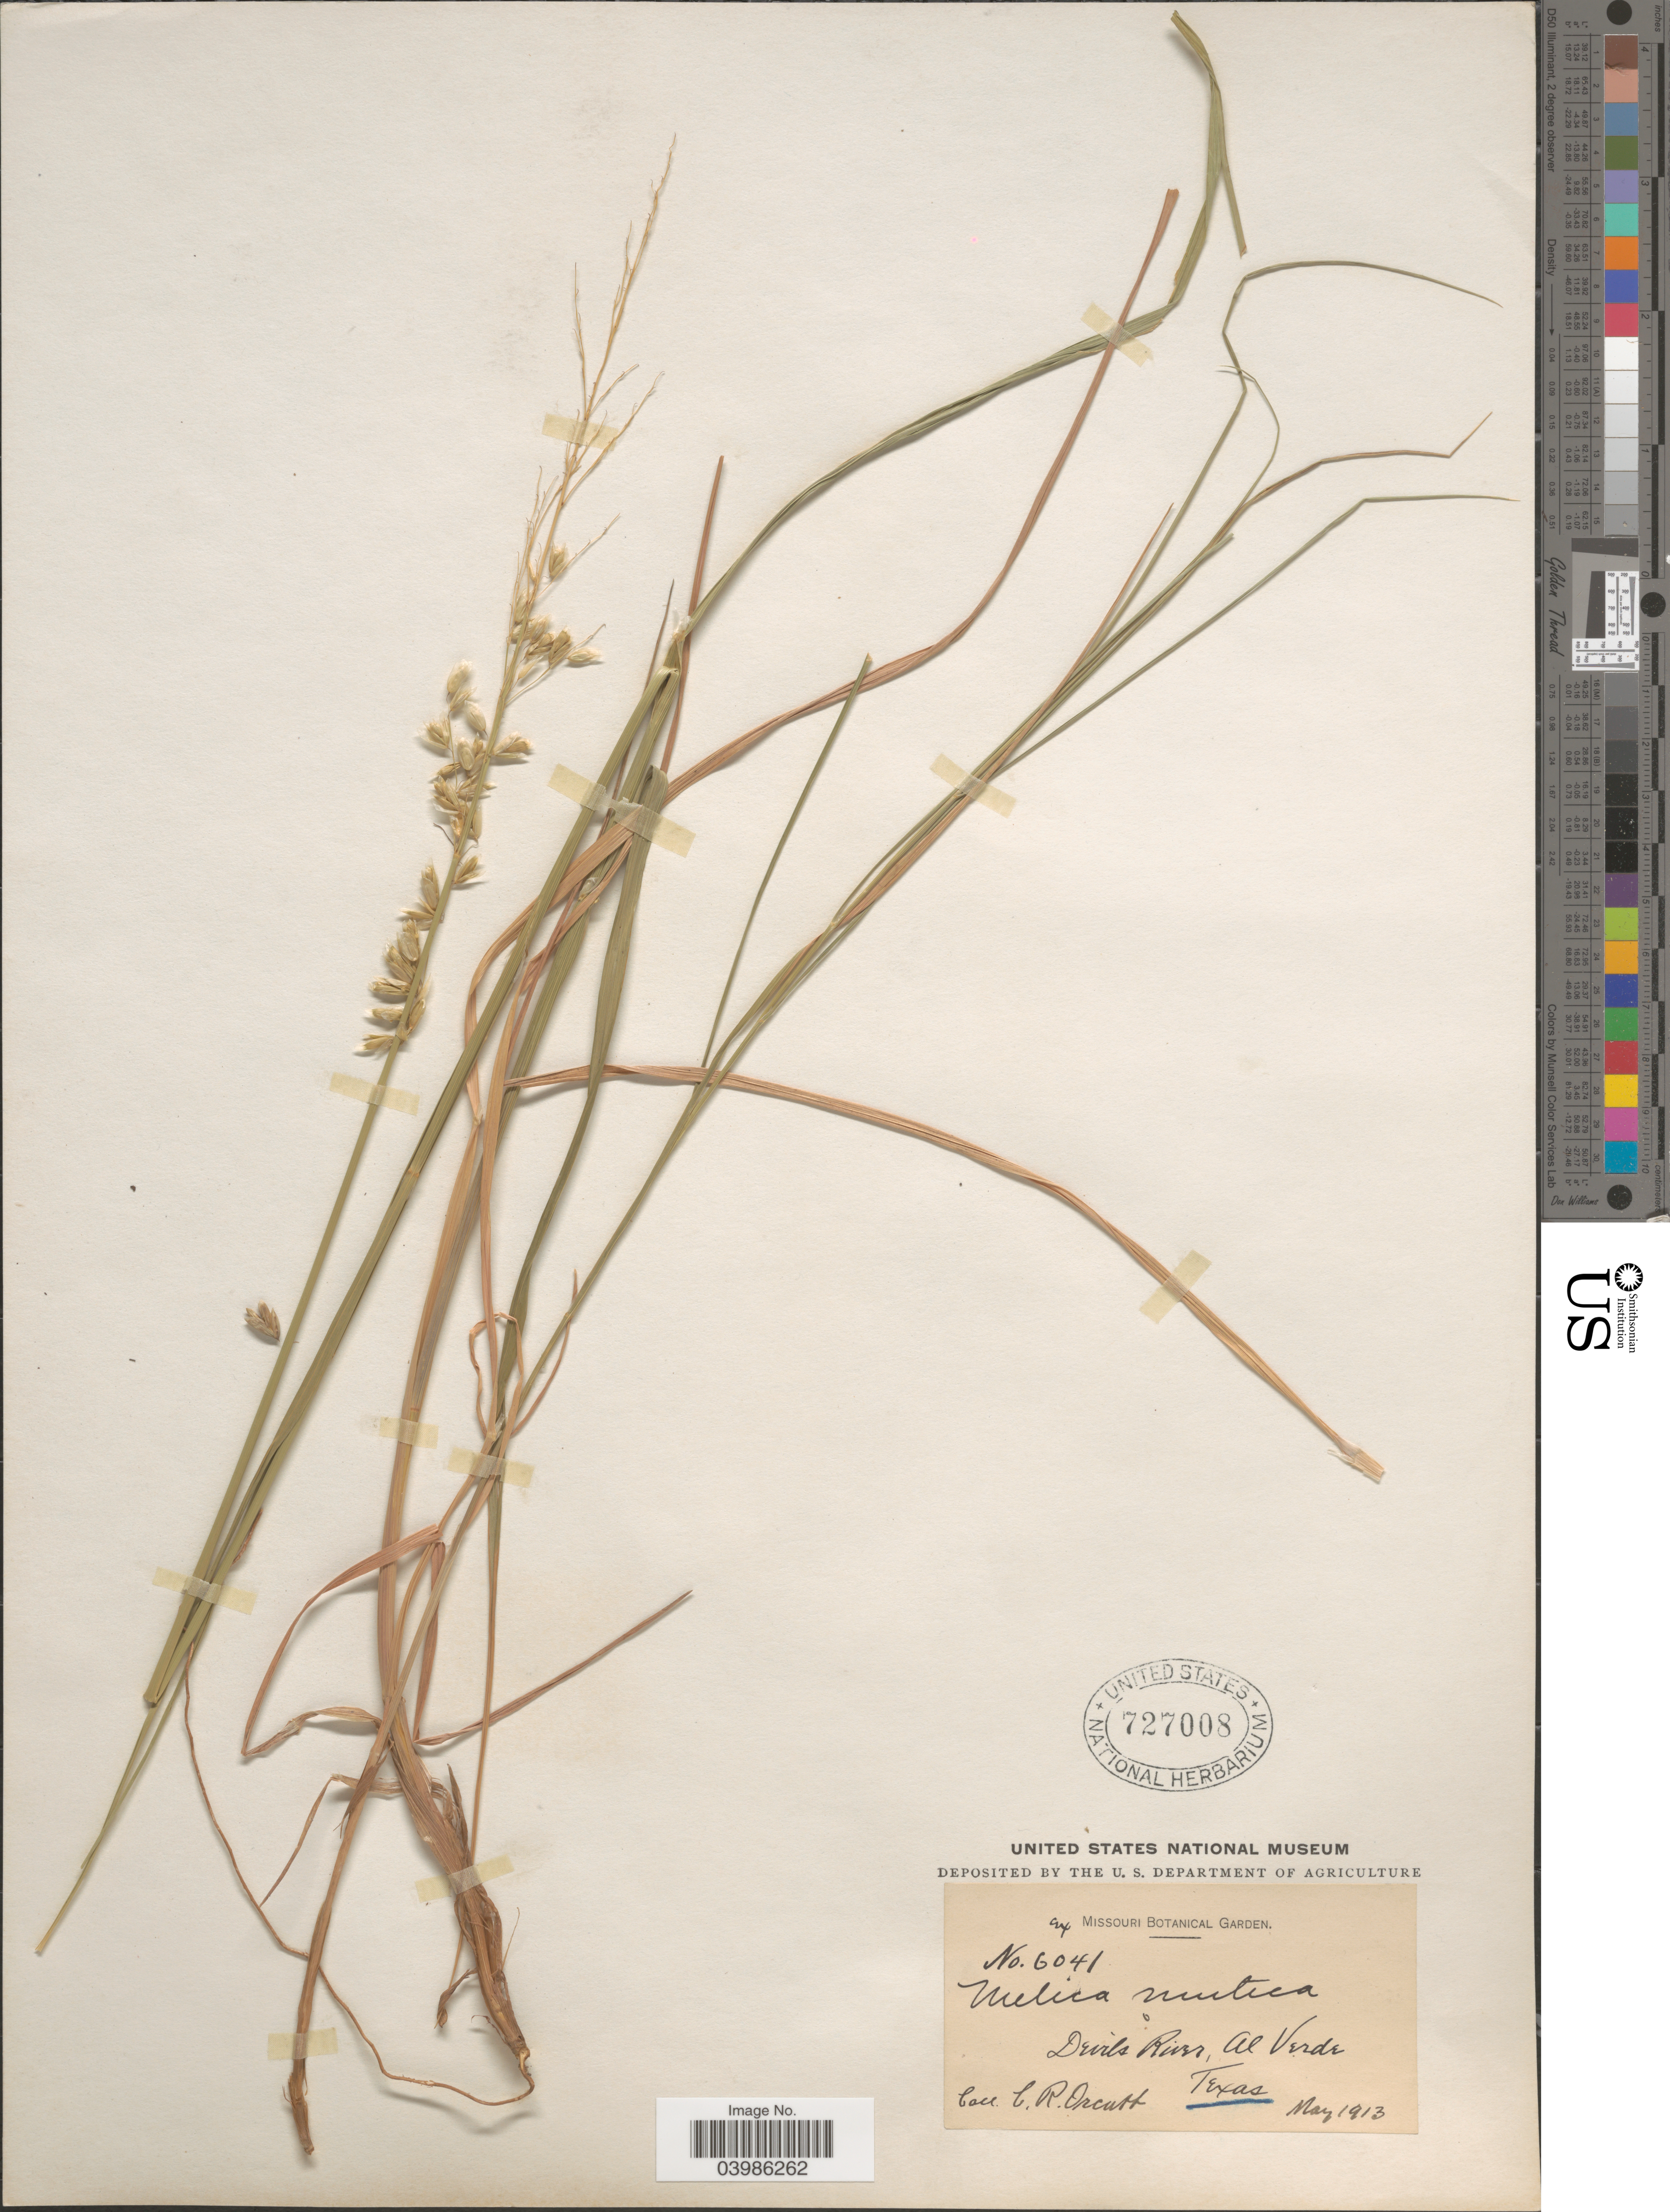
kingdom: Plantae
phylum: Tracheophyta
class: Liliopsida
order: Poales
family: Poaceae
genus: Melica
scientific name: Melica mutica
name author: Walter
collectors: C. R. Orcutt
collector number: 6041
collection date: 1913-05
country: United States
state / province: Texas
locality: Devils River, Al Verde.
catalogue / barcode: US 727008